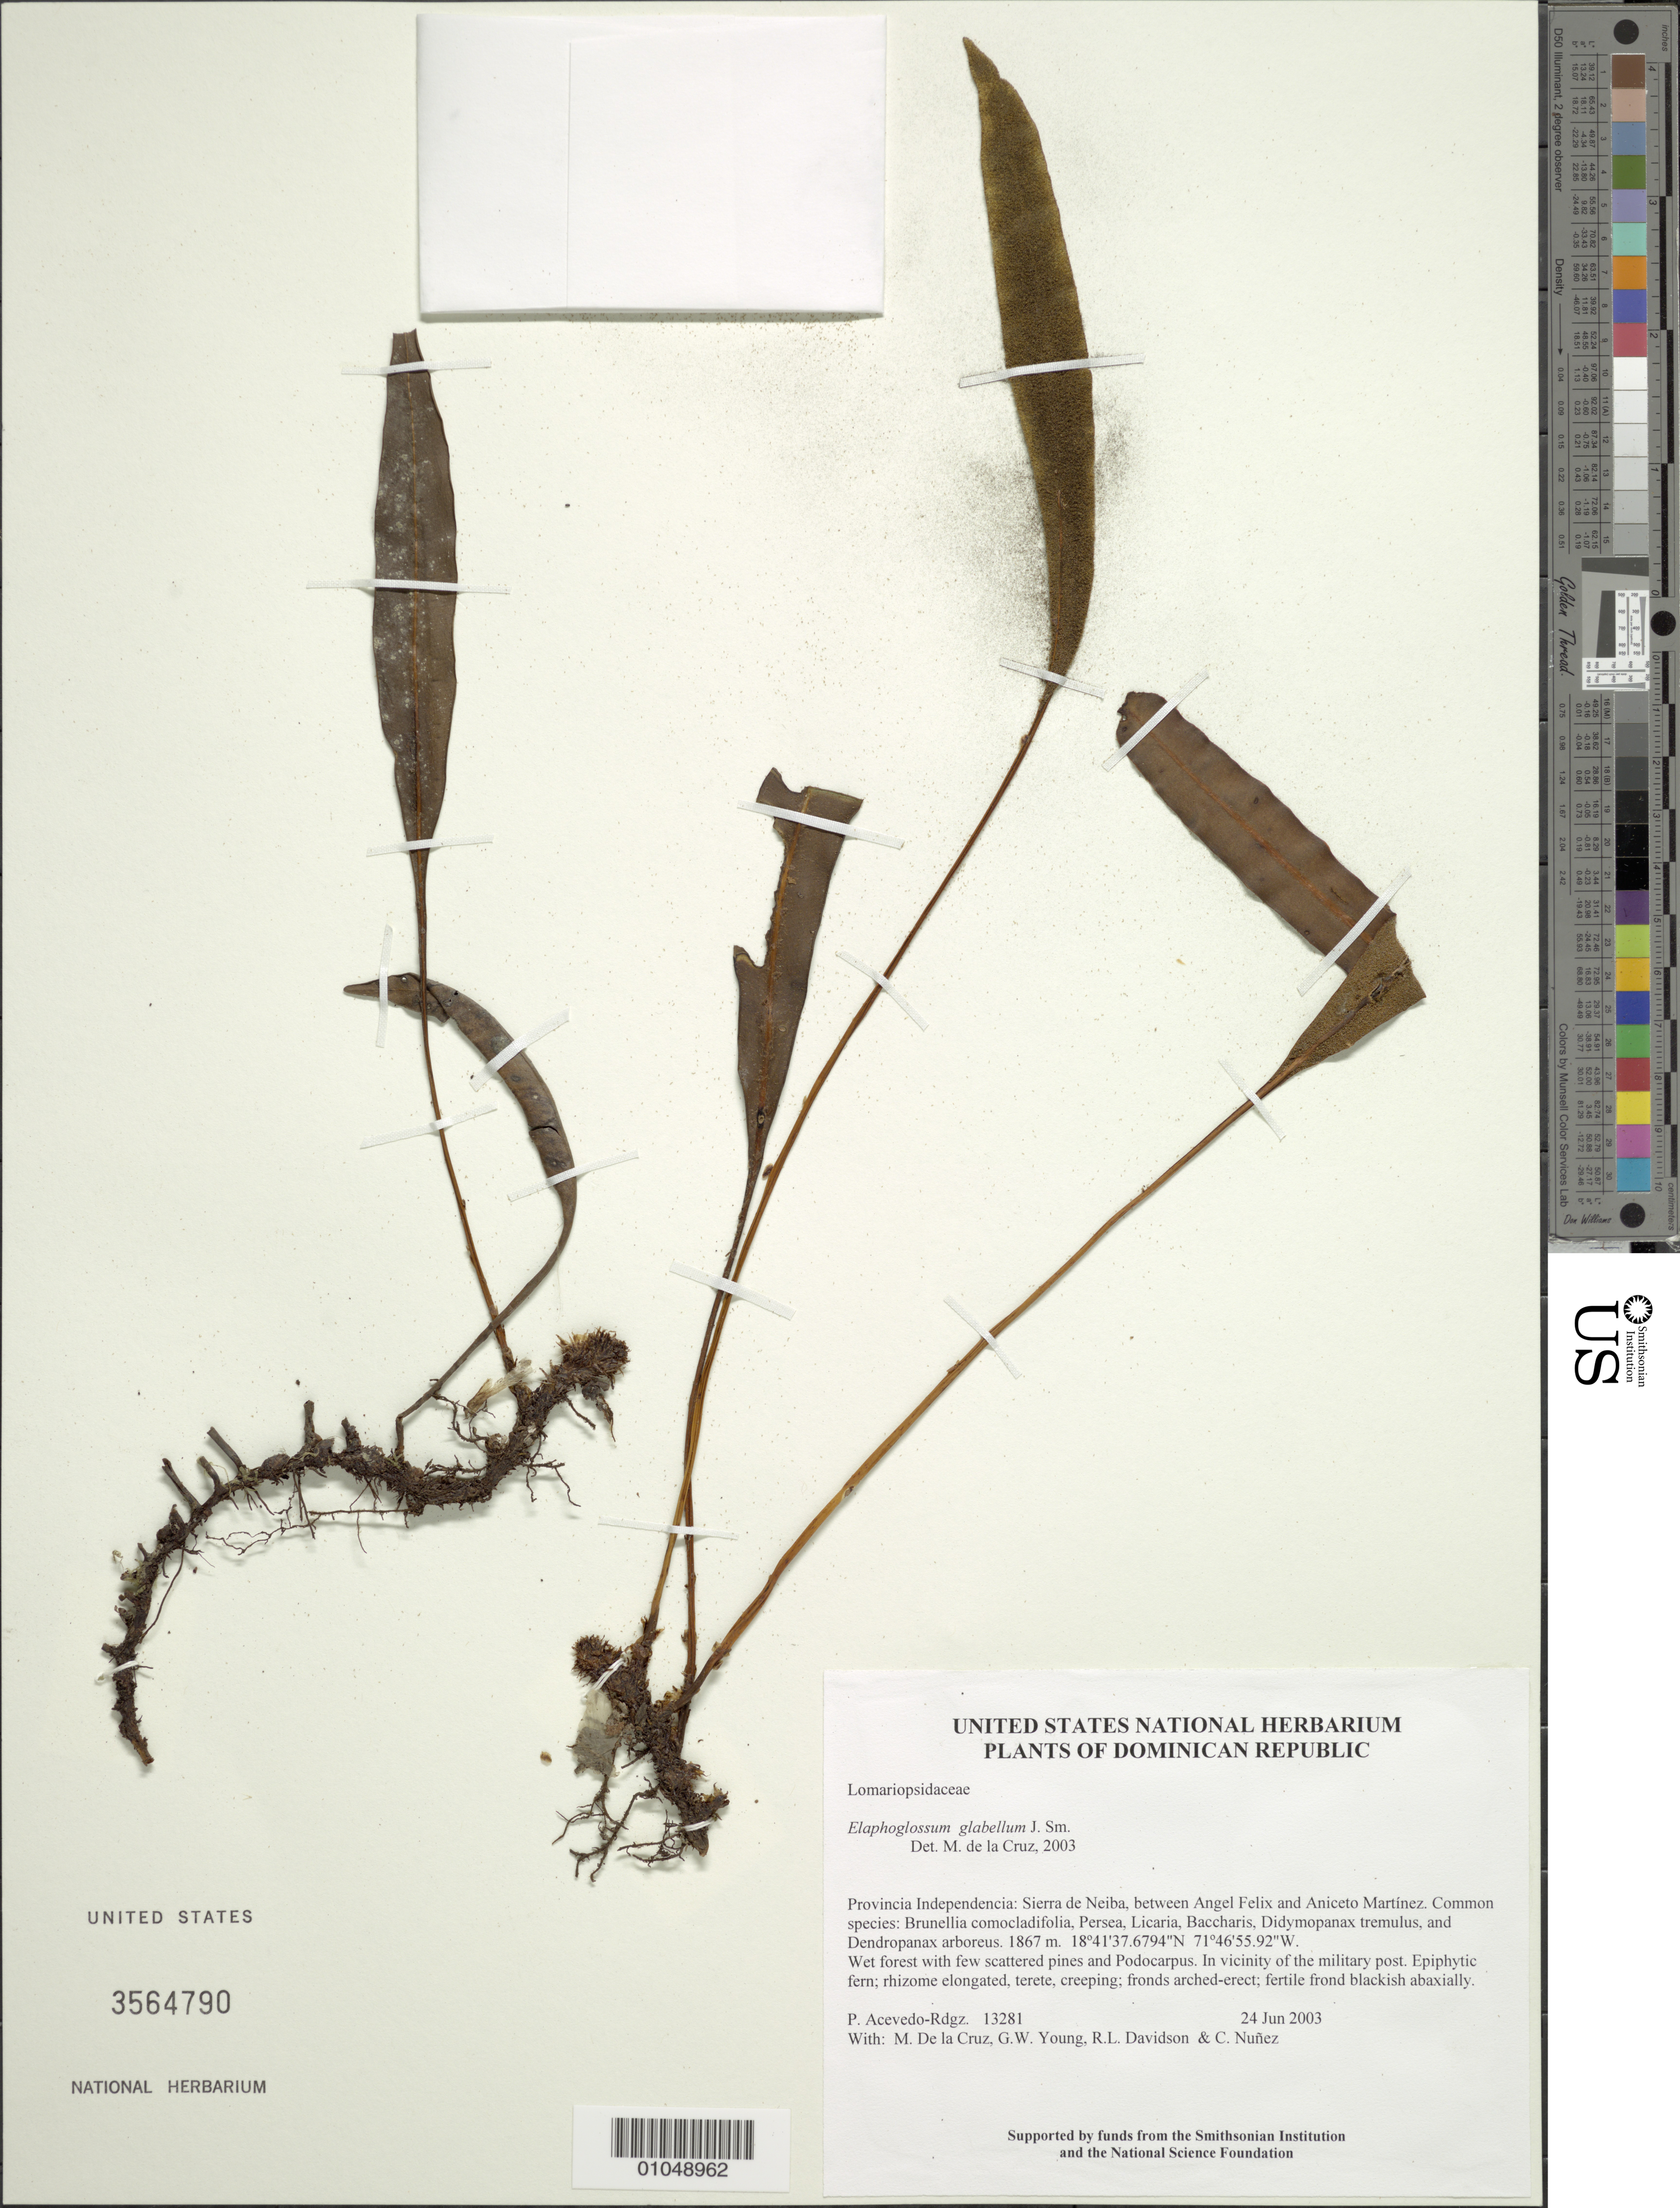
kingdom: Plantae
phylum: Tracheophyta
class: Polypodiopsida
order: Polypodiales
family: Dryopteridaceae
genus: Elaphoglossum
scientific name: Elaphoglossum glabellum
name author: J. Sm.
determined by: de la Cruz, M.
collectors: P. Acevedo-Rodr., M. de la Cruz, J. Rawlins, G. Young, R. Davidson & C. Nunez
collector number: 13281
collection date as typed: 24 Jun 2003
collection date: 2003-06-24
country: Dominican Republic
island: Hispaniola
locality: Provincia Independencia: Sierra de Neiba, between Angel Felix and Aniceto Martínez. Common species: Brunellia comocladifolia, Persea, Licaria, Baccharis, Didymopanax tremulus, and Dendropanax arboreus.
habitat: Wet forest with few scattered pines and Podocarpus. In vicinity of the military post.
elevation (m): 1867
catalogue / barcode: US 3564790